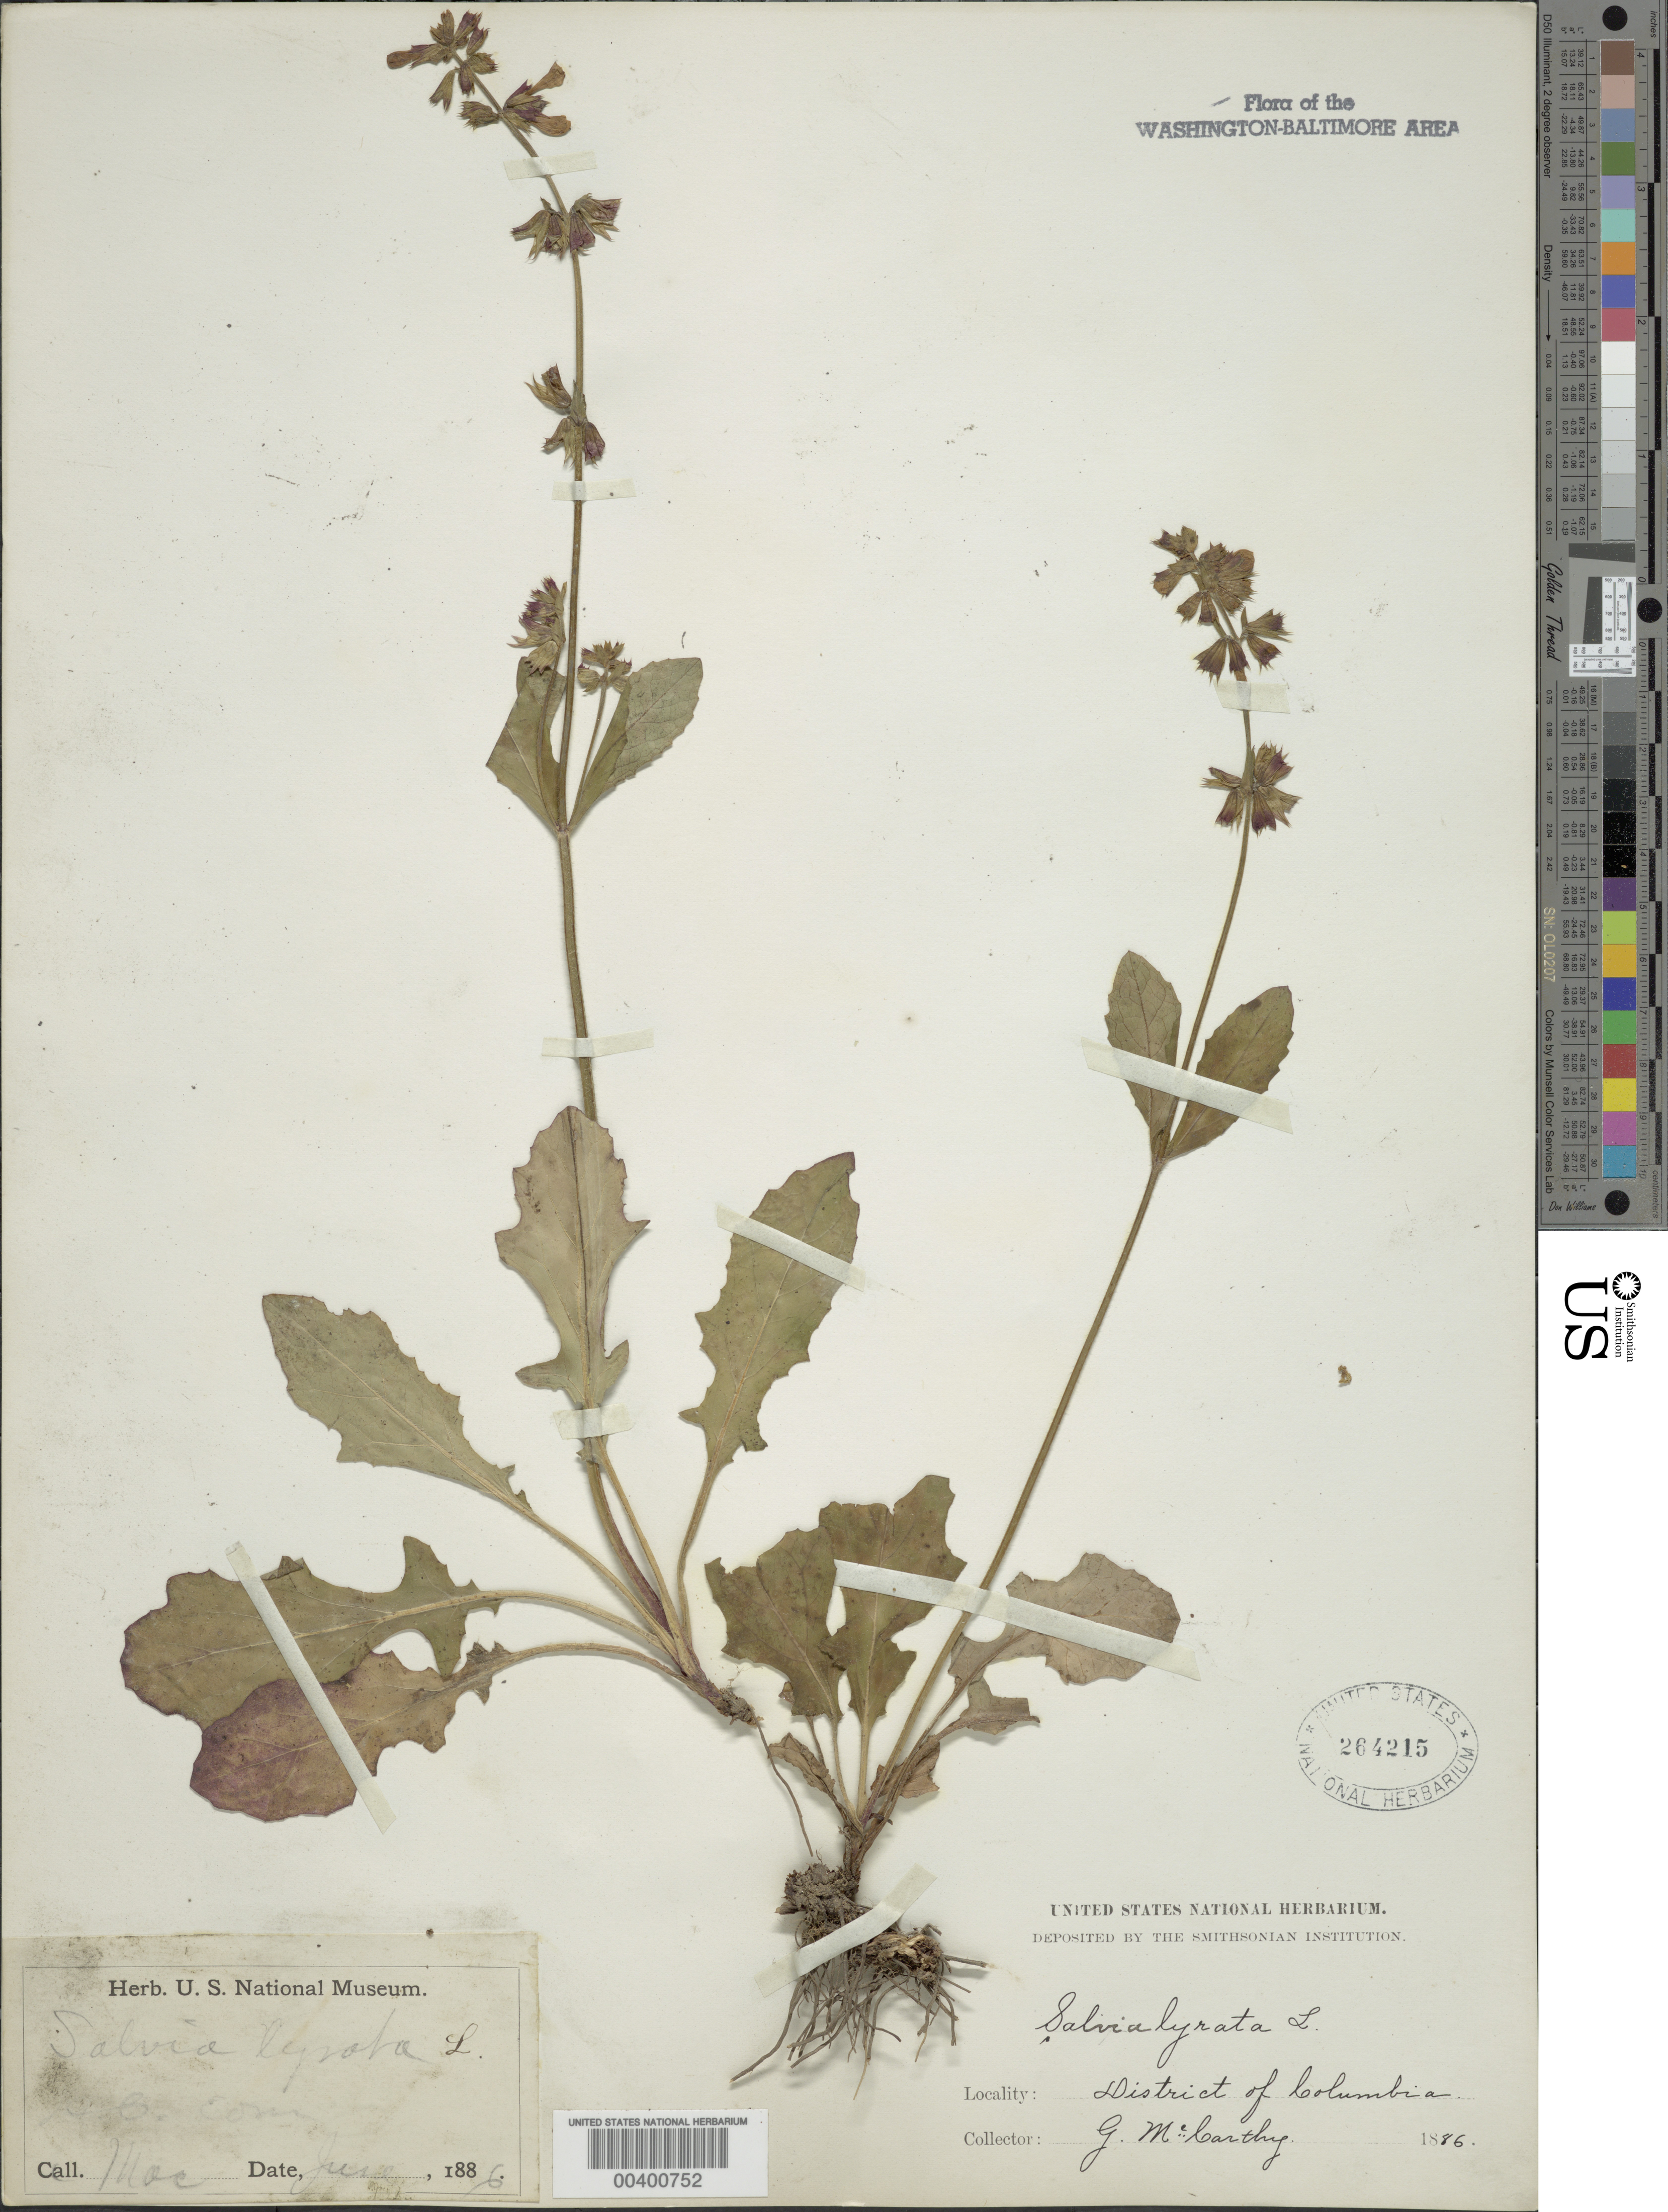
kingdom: Plantae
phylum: Tracheophyta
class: Magnoliopsida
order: Lamiales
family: Lamiaceae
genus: Salvia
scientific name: Salvia lyrata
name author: L.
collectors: G. McCarthy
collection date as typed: Jun 1886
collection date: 1886-06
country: United States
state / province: District of Columbia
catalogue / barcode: US 264215